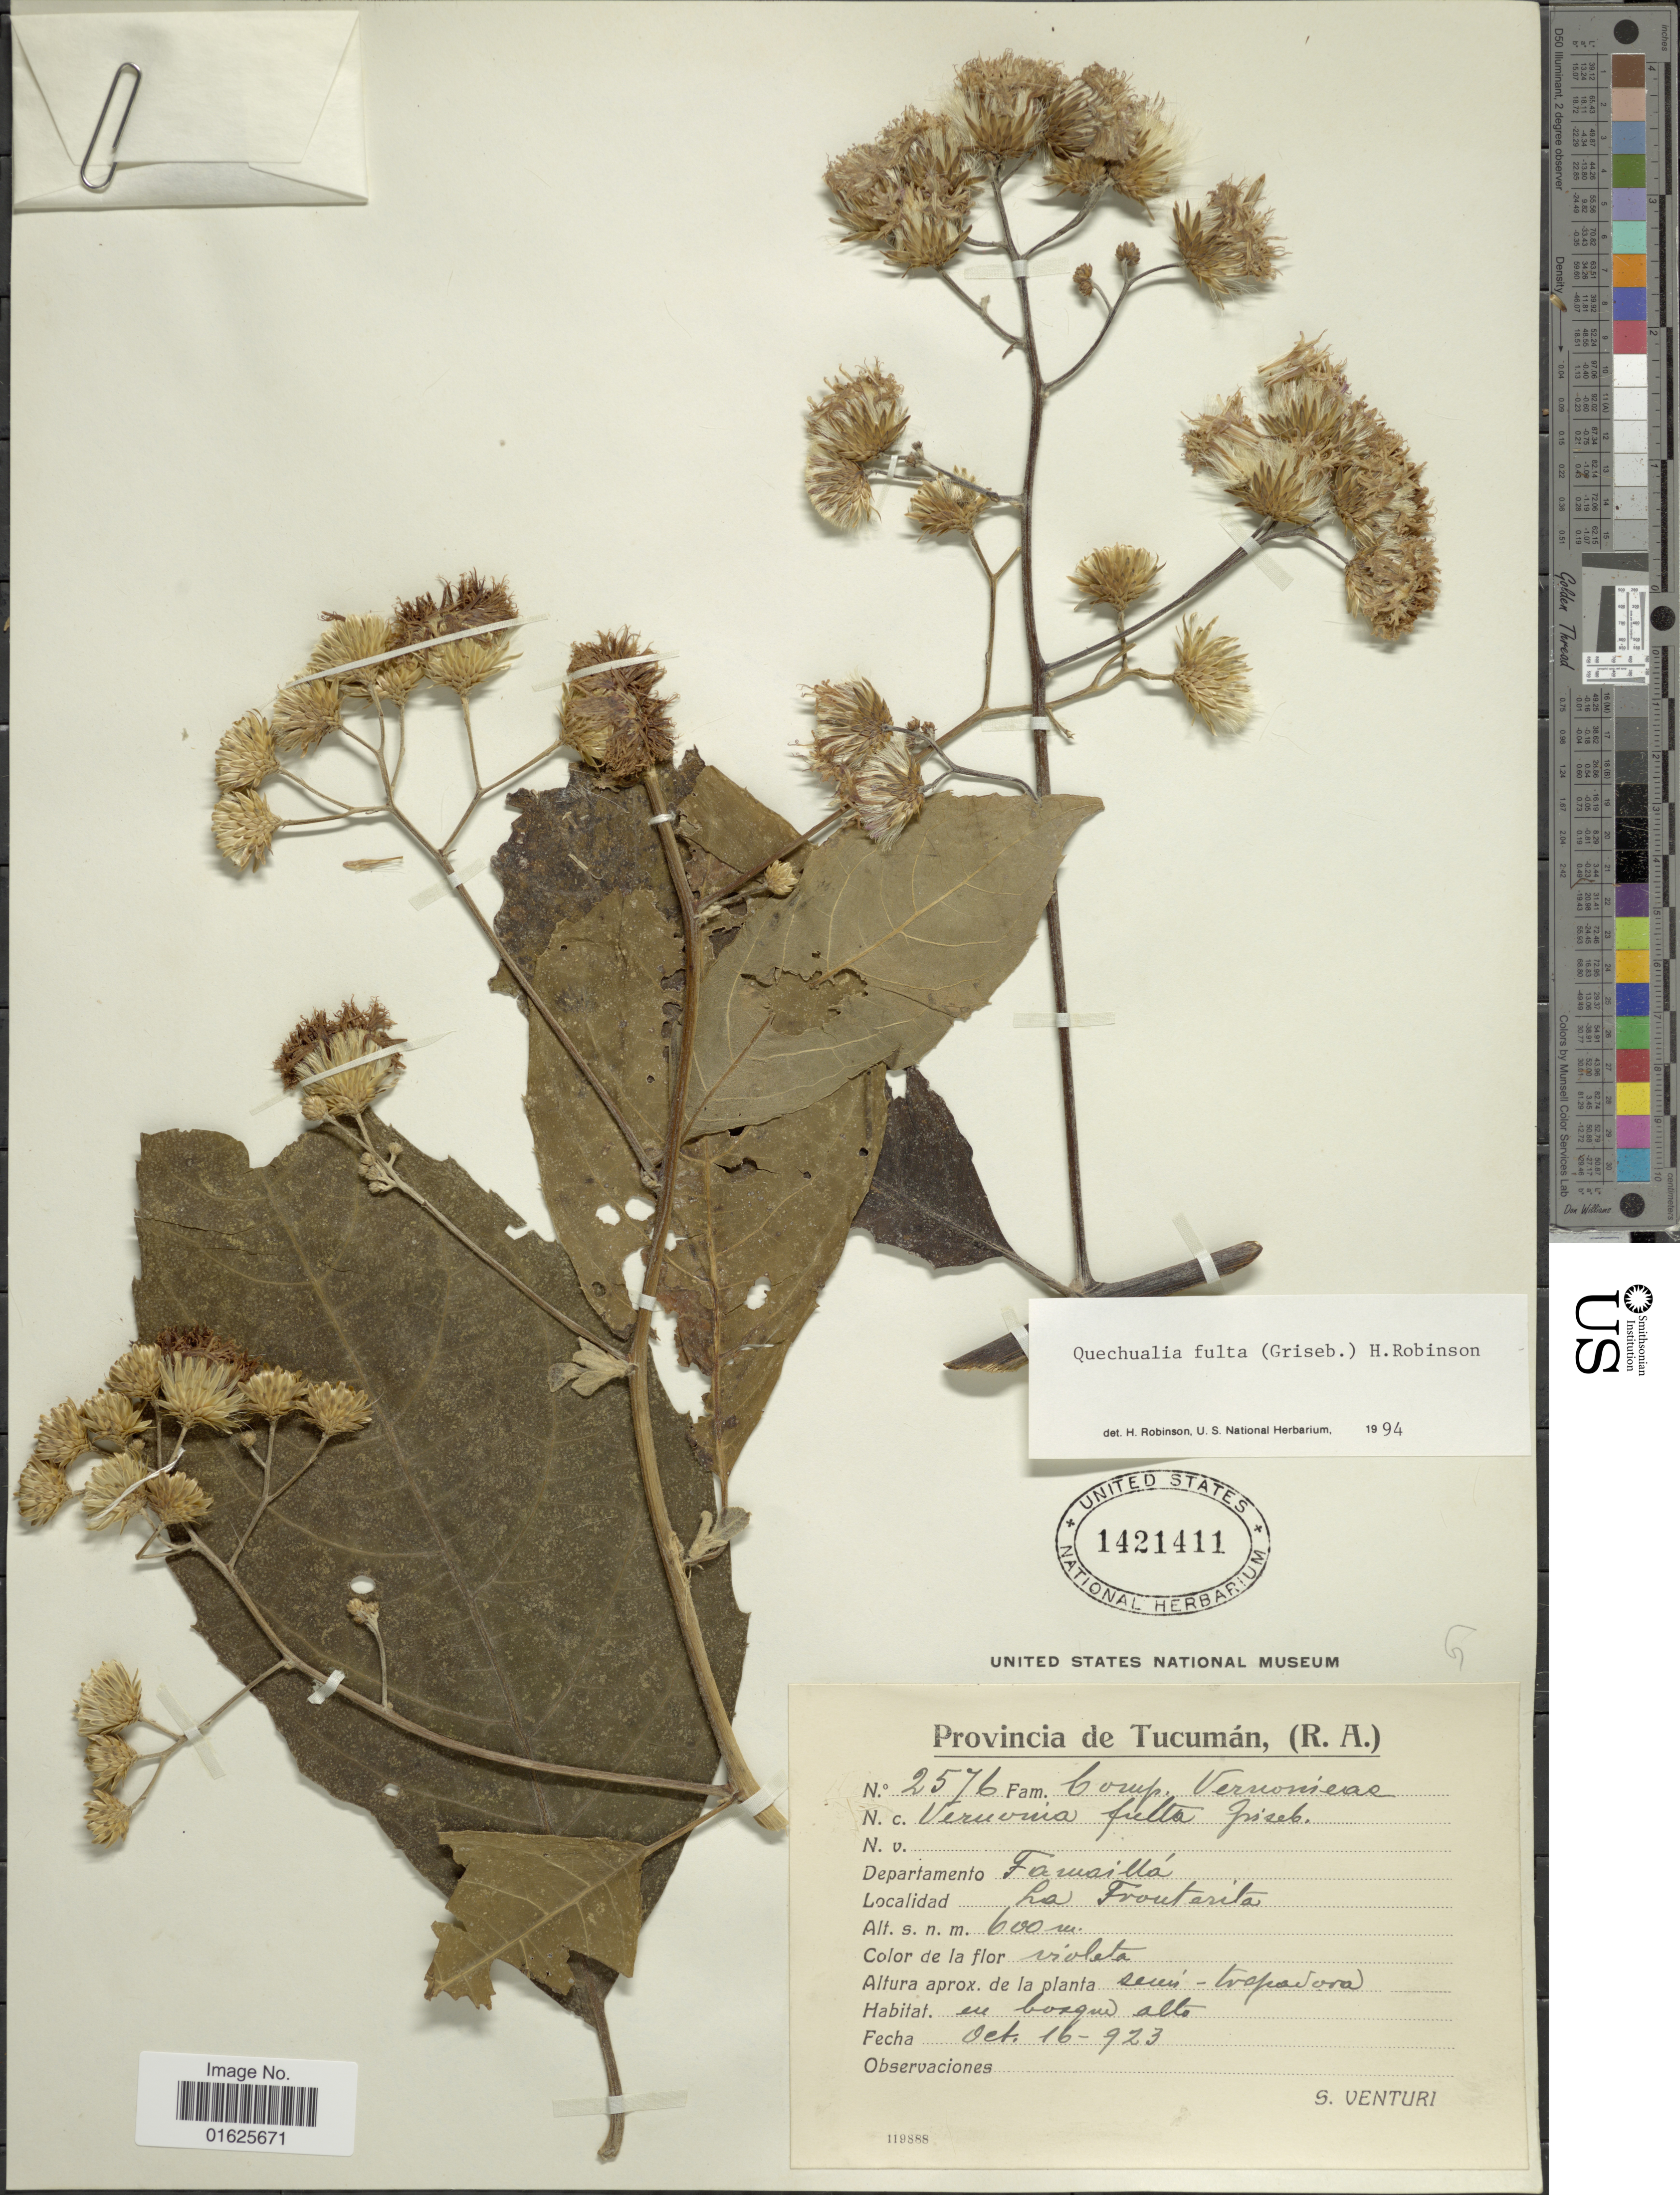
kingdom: Plantae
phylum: Tracheophyta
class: Magnoliopsida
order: Asterales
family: Asteraceae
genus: Quechualia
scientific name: Quechualia fulta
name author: (Griseb.) H. Rob.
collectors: S. Venturi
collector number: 2576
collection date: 1923-10-16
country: Argentina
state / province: Tucuman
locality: (R.A.) Departamento Famaillá, La Frouterila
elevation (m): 600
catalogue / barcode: US 1421411